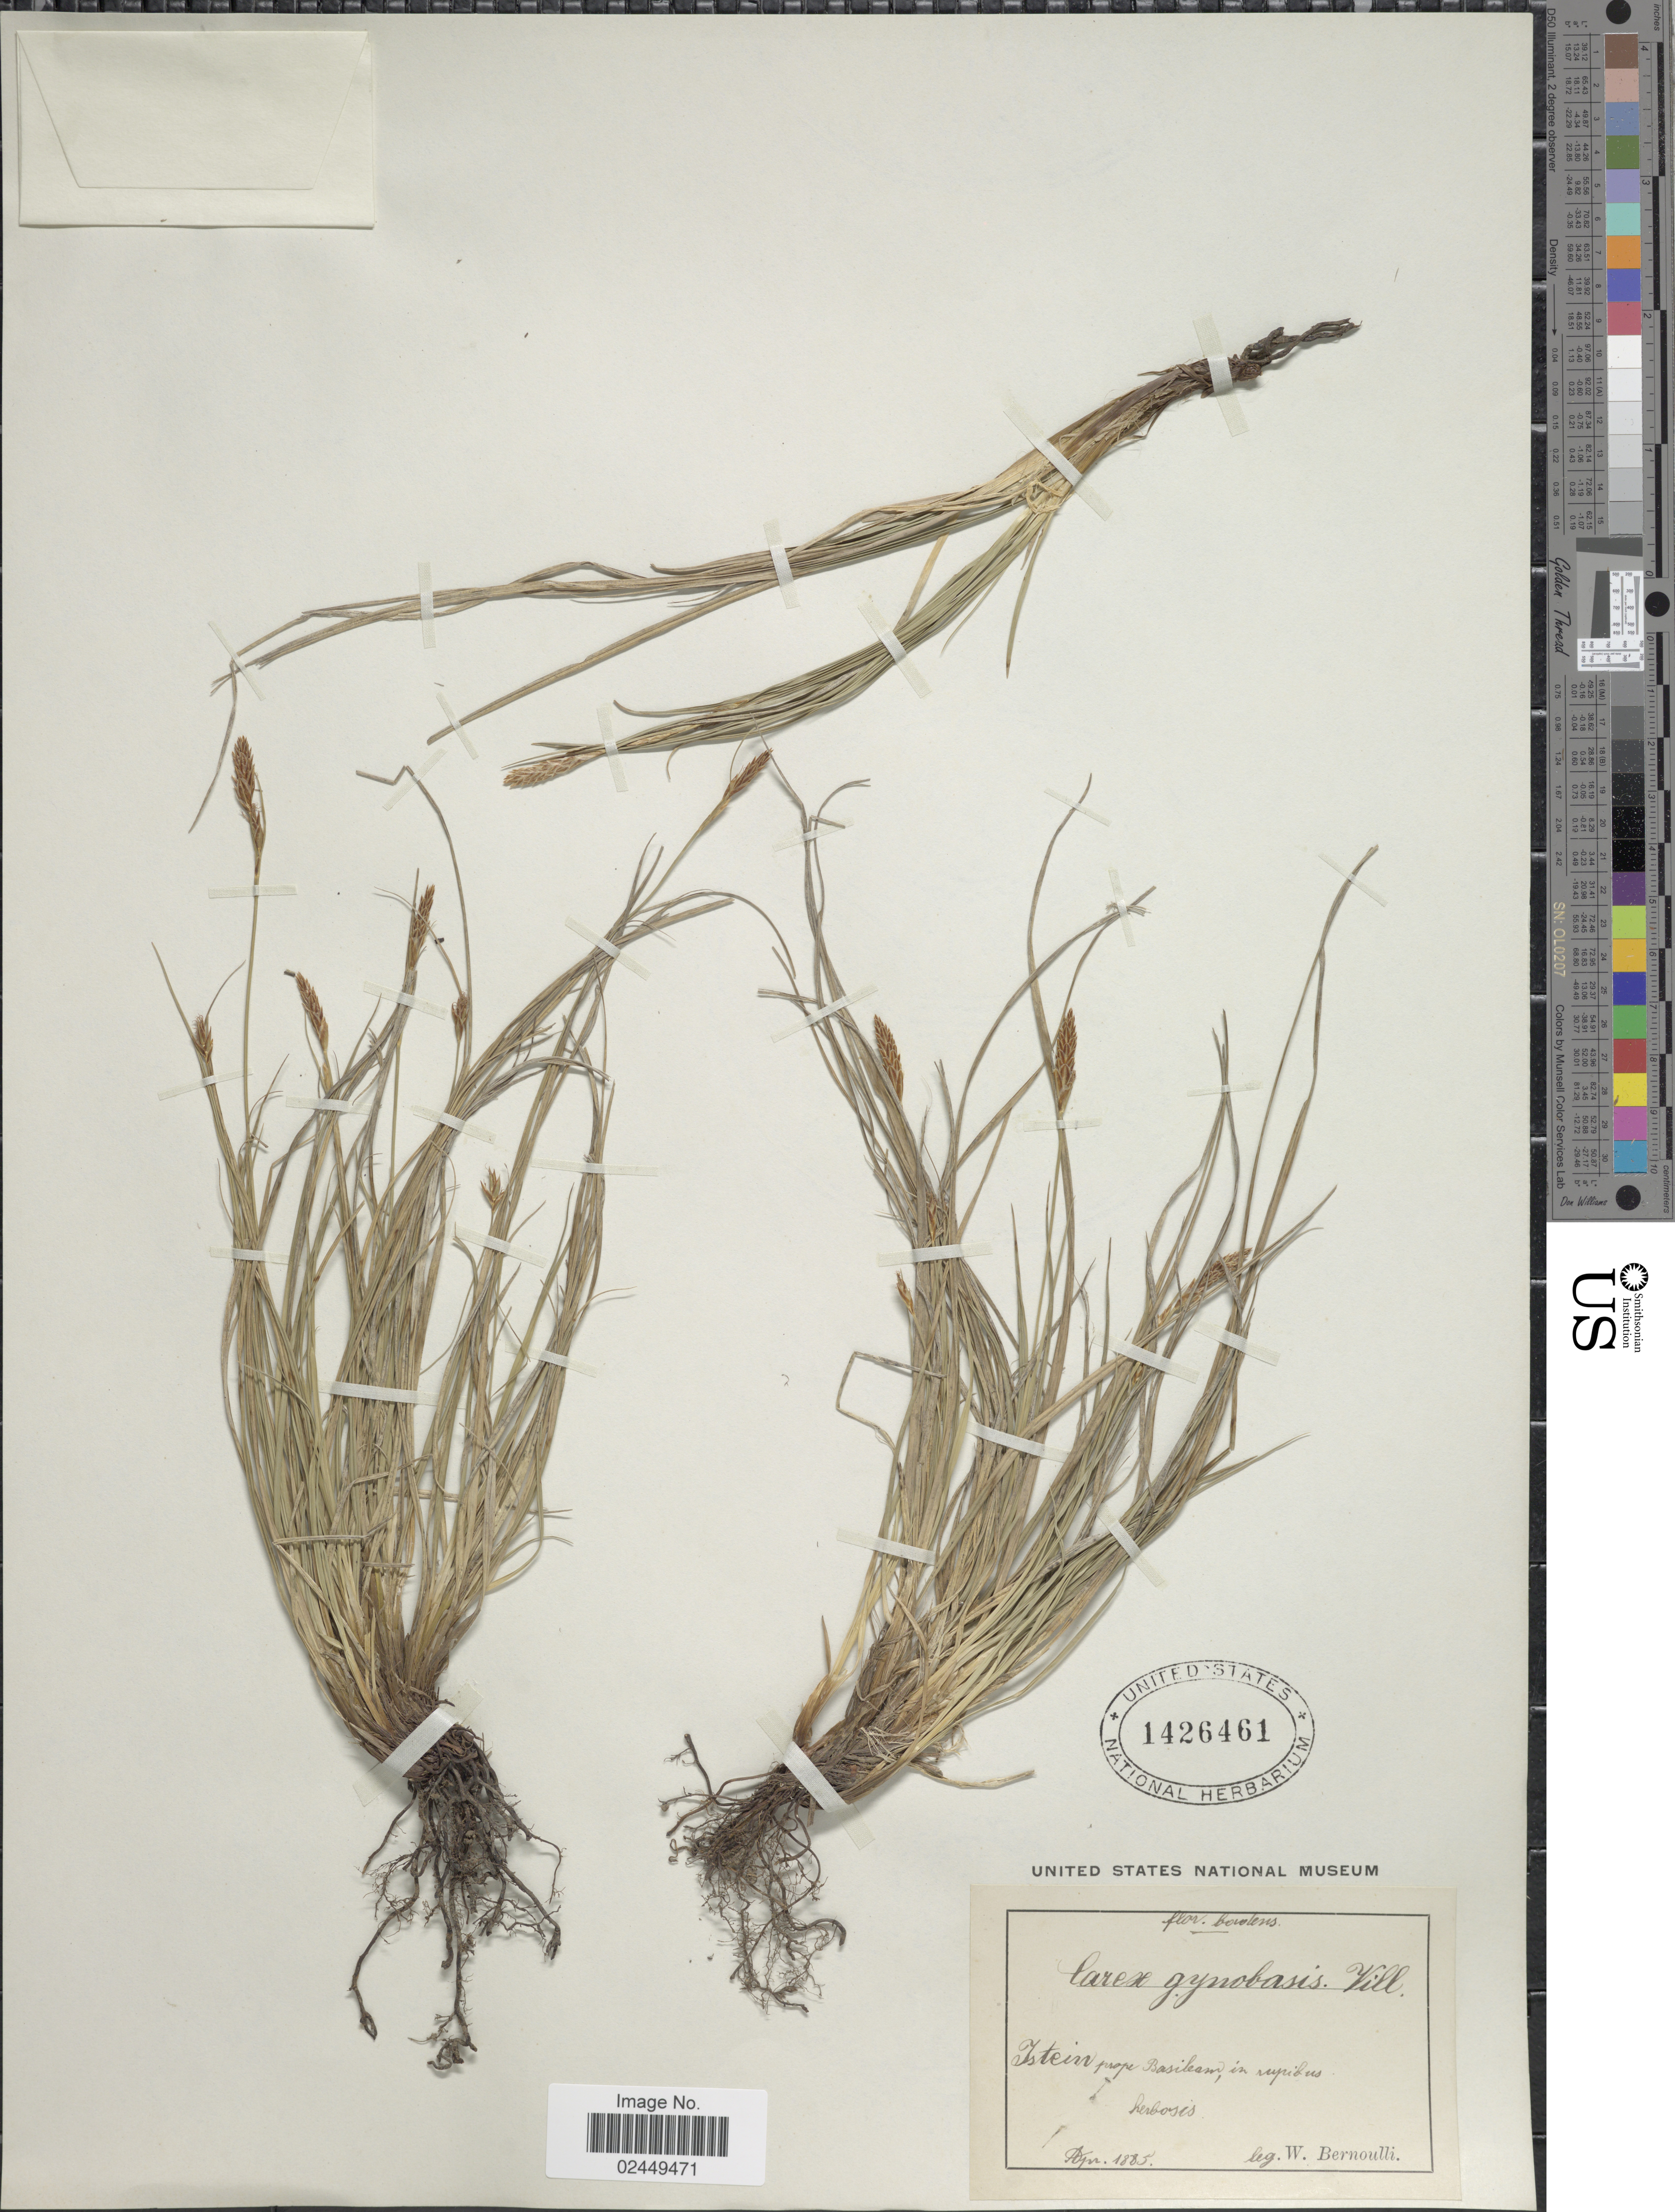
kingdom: Plantae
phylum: Tracheophyta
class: Liliopsida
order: Poales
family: Cyperaceae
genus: Carex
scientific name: Carex halleriana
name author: Asso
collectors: W. Bernoulli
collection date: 1885-04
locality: Istein prope Basilean, in rupibus herbosis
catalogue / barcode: US 1426461